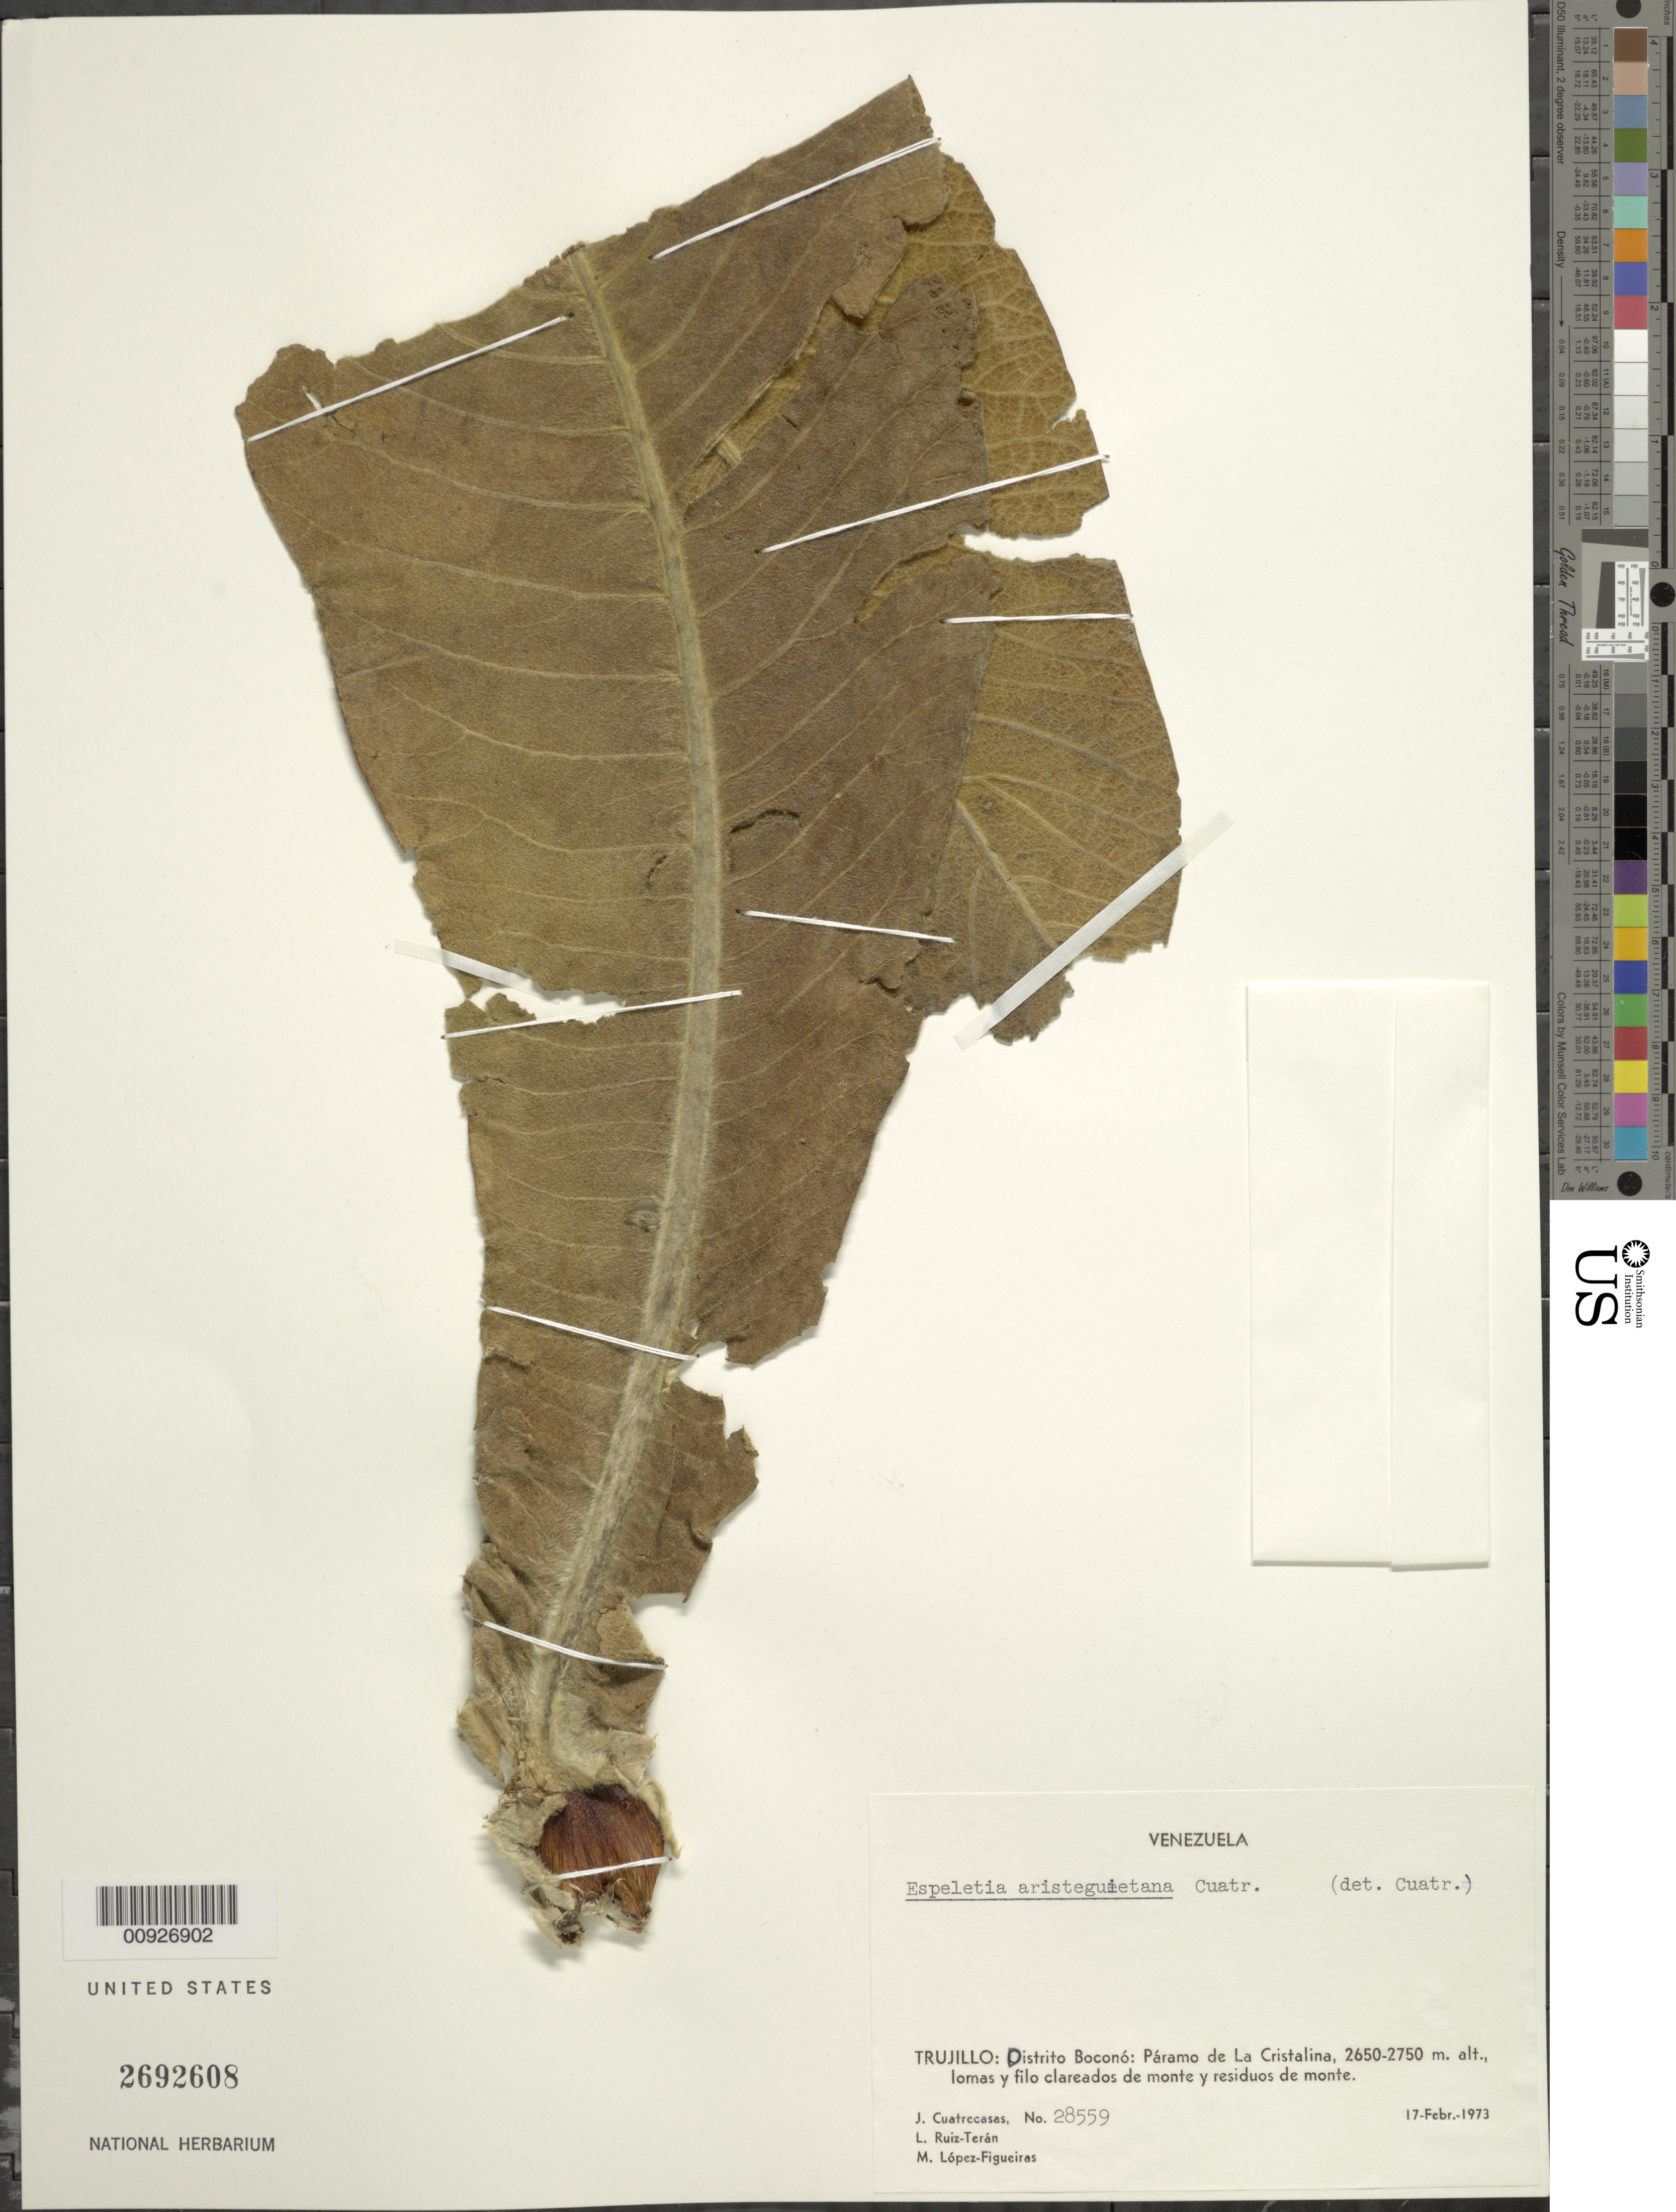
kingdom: Plantae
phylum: Tracheophyta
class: Magnoliopsida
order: Asterales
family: Asteraceae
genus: Espeletia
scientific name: Espeletia aristeguietana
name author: Cuatrec.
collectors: J. Cuatrecasas, L. E. Ruíz-Terán & M. López Figueiras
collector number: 28559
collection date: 1973-02-17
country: Venezuela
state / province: Trujillo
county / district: D. Boconó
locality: P. de la Cristalina.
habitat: Lomas y filo clareados de monte y residuos de monte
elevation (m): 2650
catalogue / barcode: US 2692608